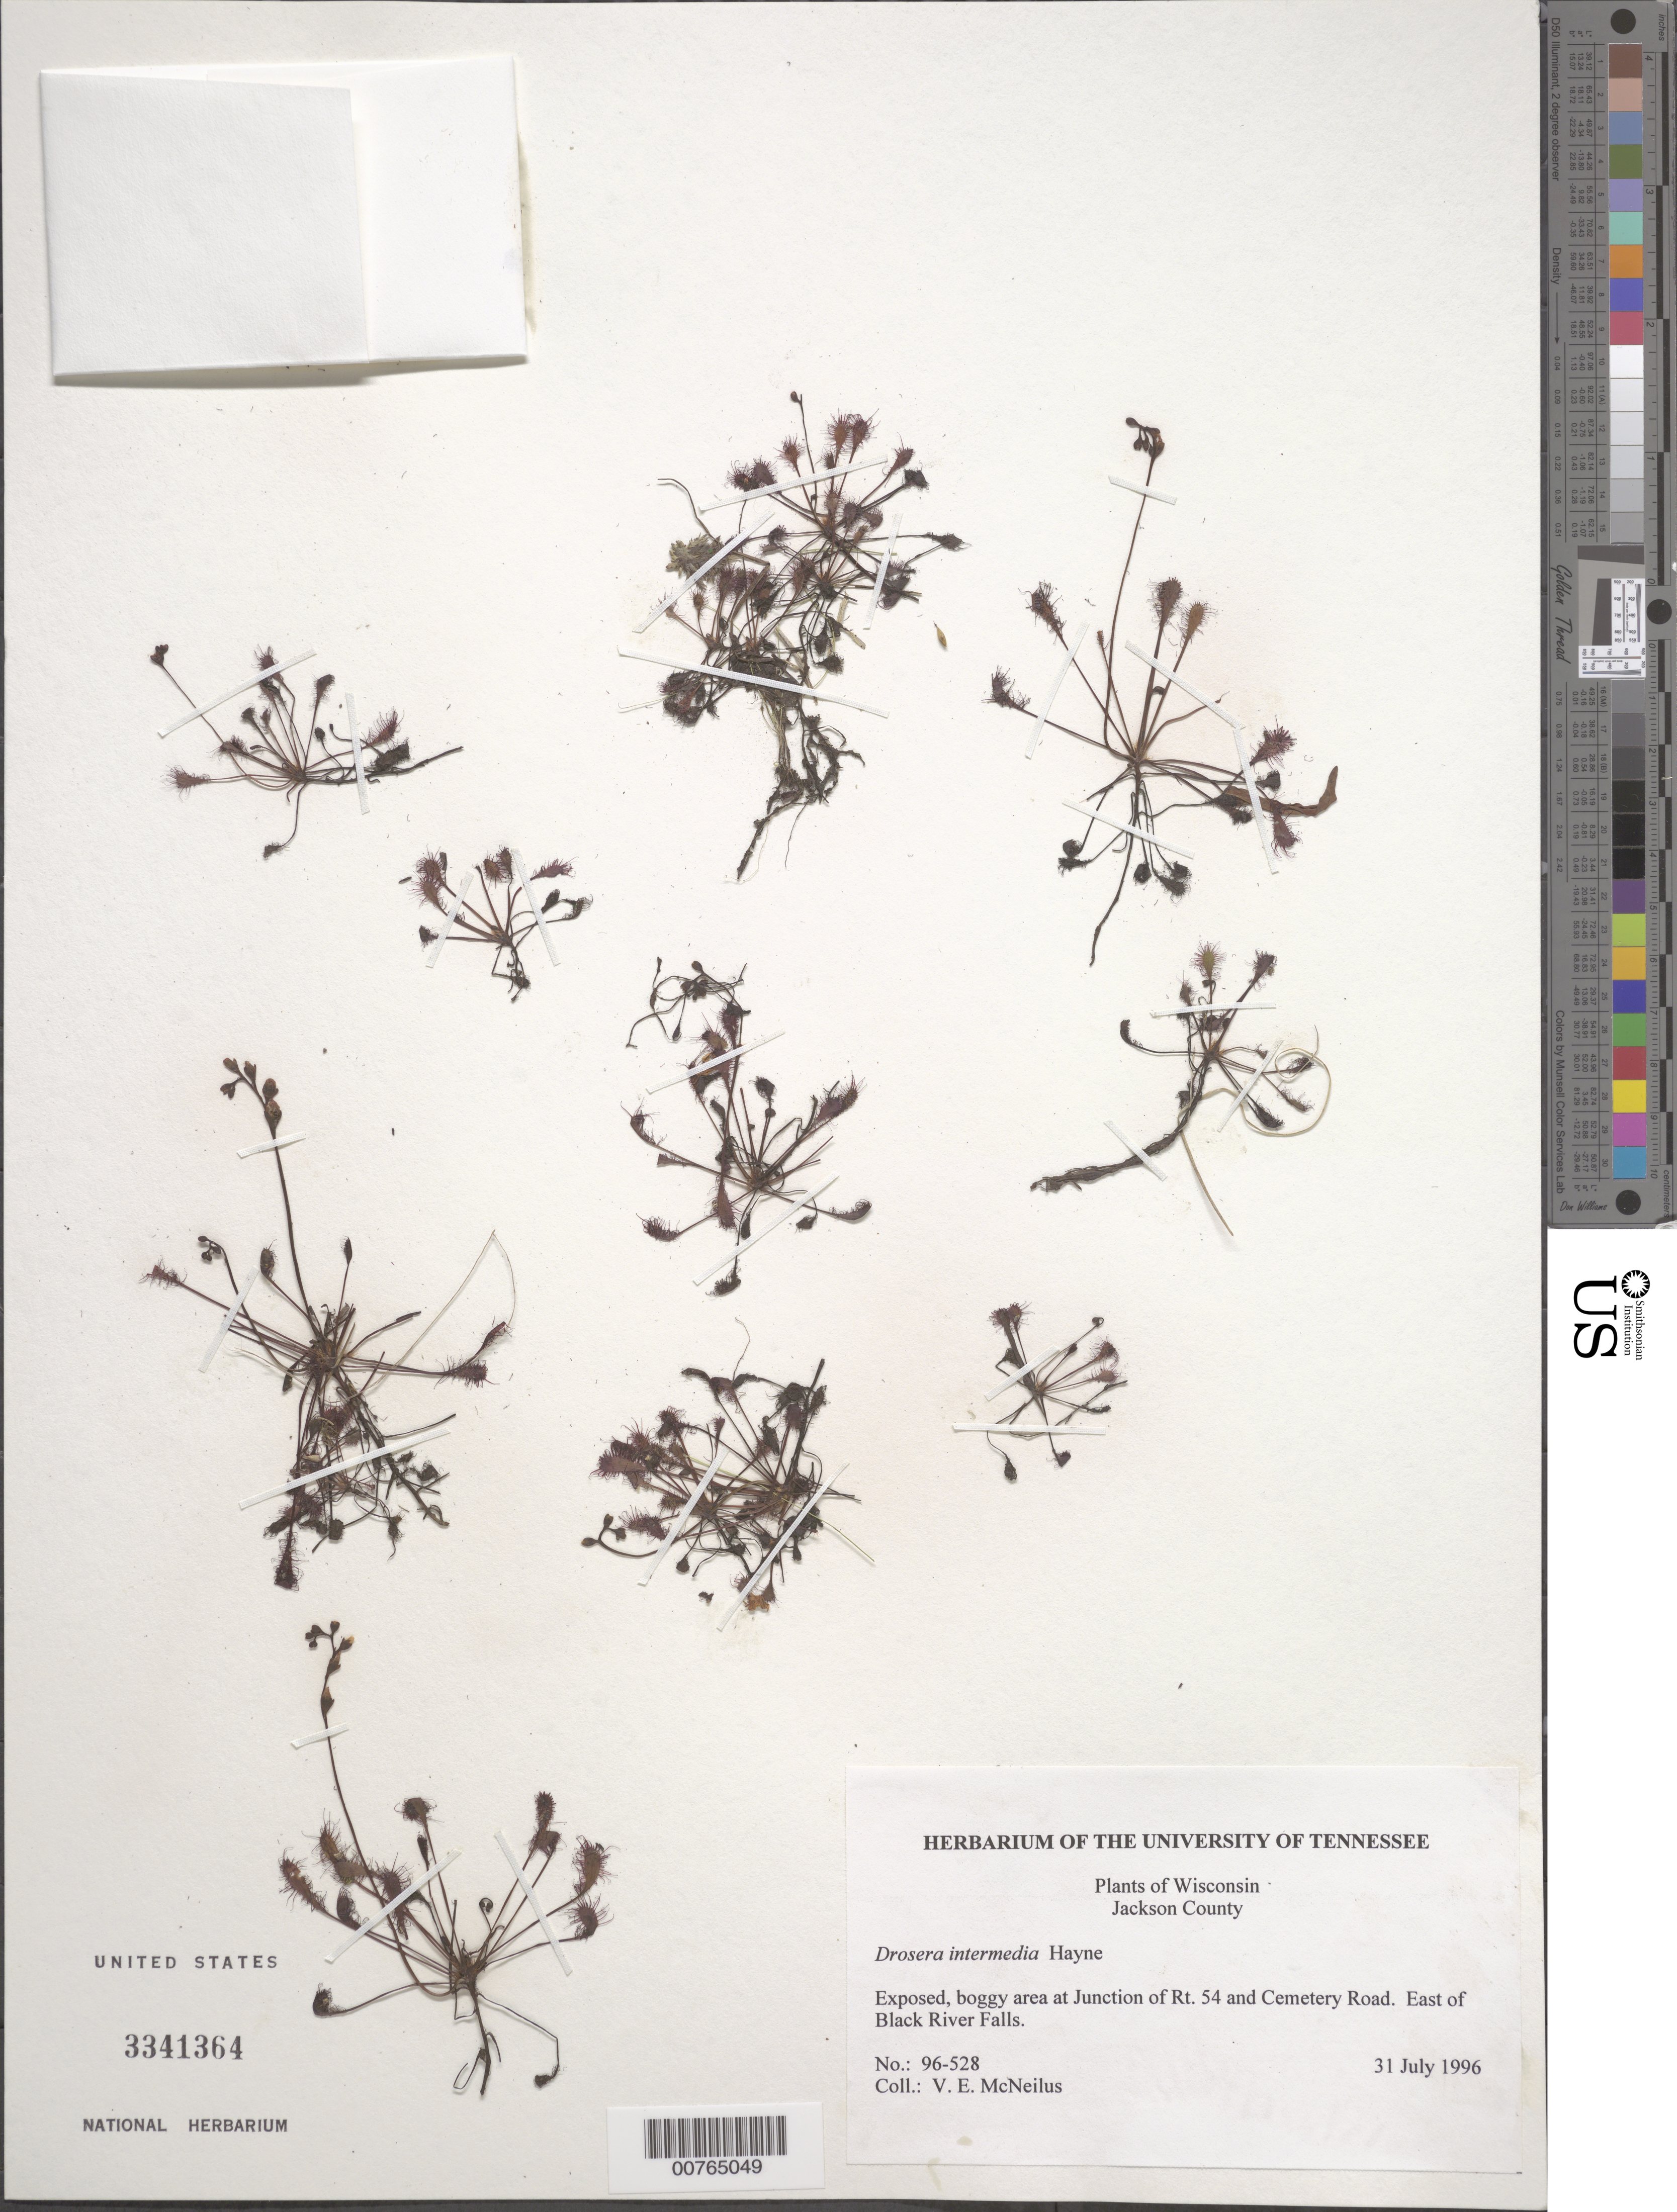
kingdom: Plantae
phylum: Tracheophyta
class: Magnoliopsida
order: Caryophyllales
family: Droseraceae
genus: Drosera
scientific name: Drosera intermedia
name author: Hayne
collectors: V. McNeilus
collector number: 96-528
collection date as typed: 31 Jul 1996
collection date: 1996-07-31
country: United States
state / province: Wisconsin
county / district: Jackson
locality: Junction of Rt.. 54 and Cemetery Road, E of Black River Falls.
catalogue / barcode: US 3341364